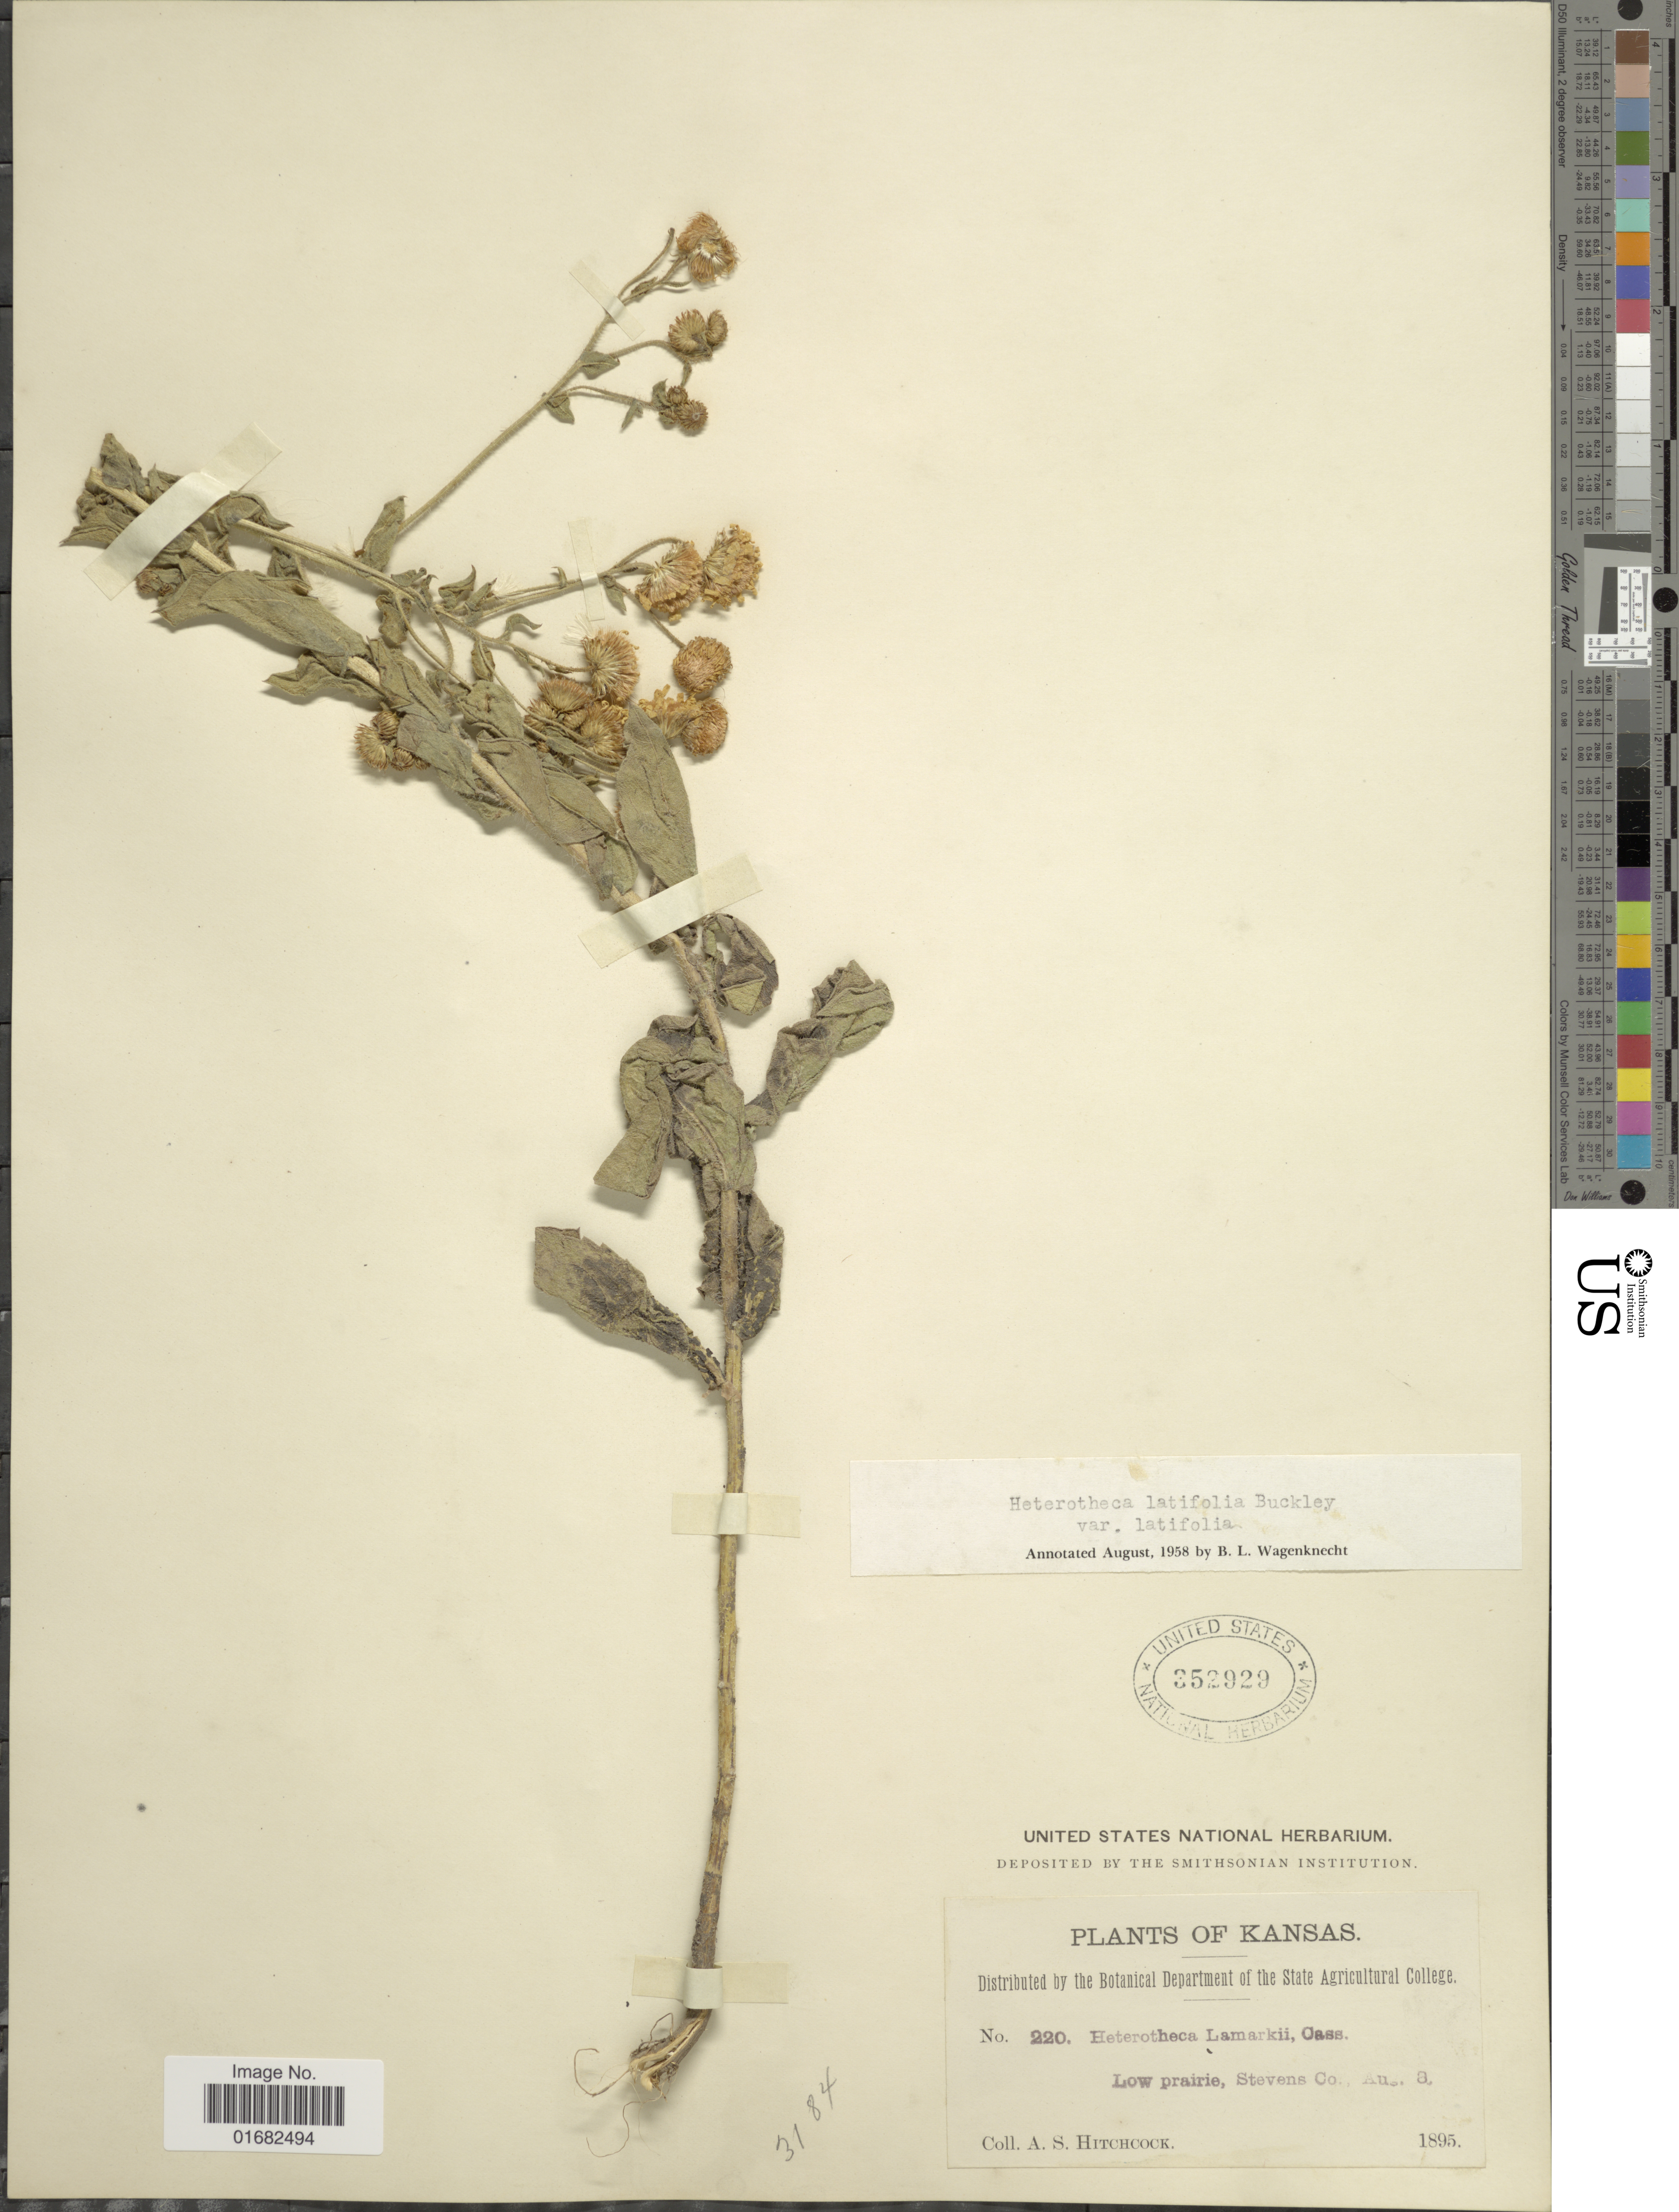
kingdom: Plantae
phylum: Tracheophyta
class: Magnoliopsida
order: Asterales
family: Asteraceae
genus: Heterotheca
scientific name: Heterotheca latifolia var. latifolia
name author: Buckley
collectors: A. S. Hitchcock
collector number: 220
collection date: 1895-08-08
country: United States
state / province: Kansas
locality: Stevens Co.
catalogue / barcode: US 352929